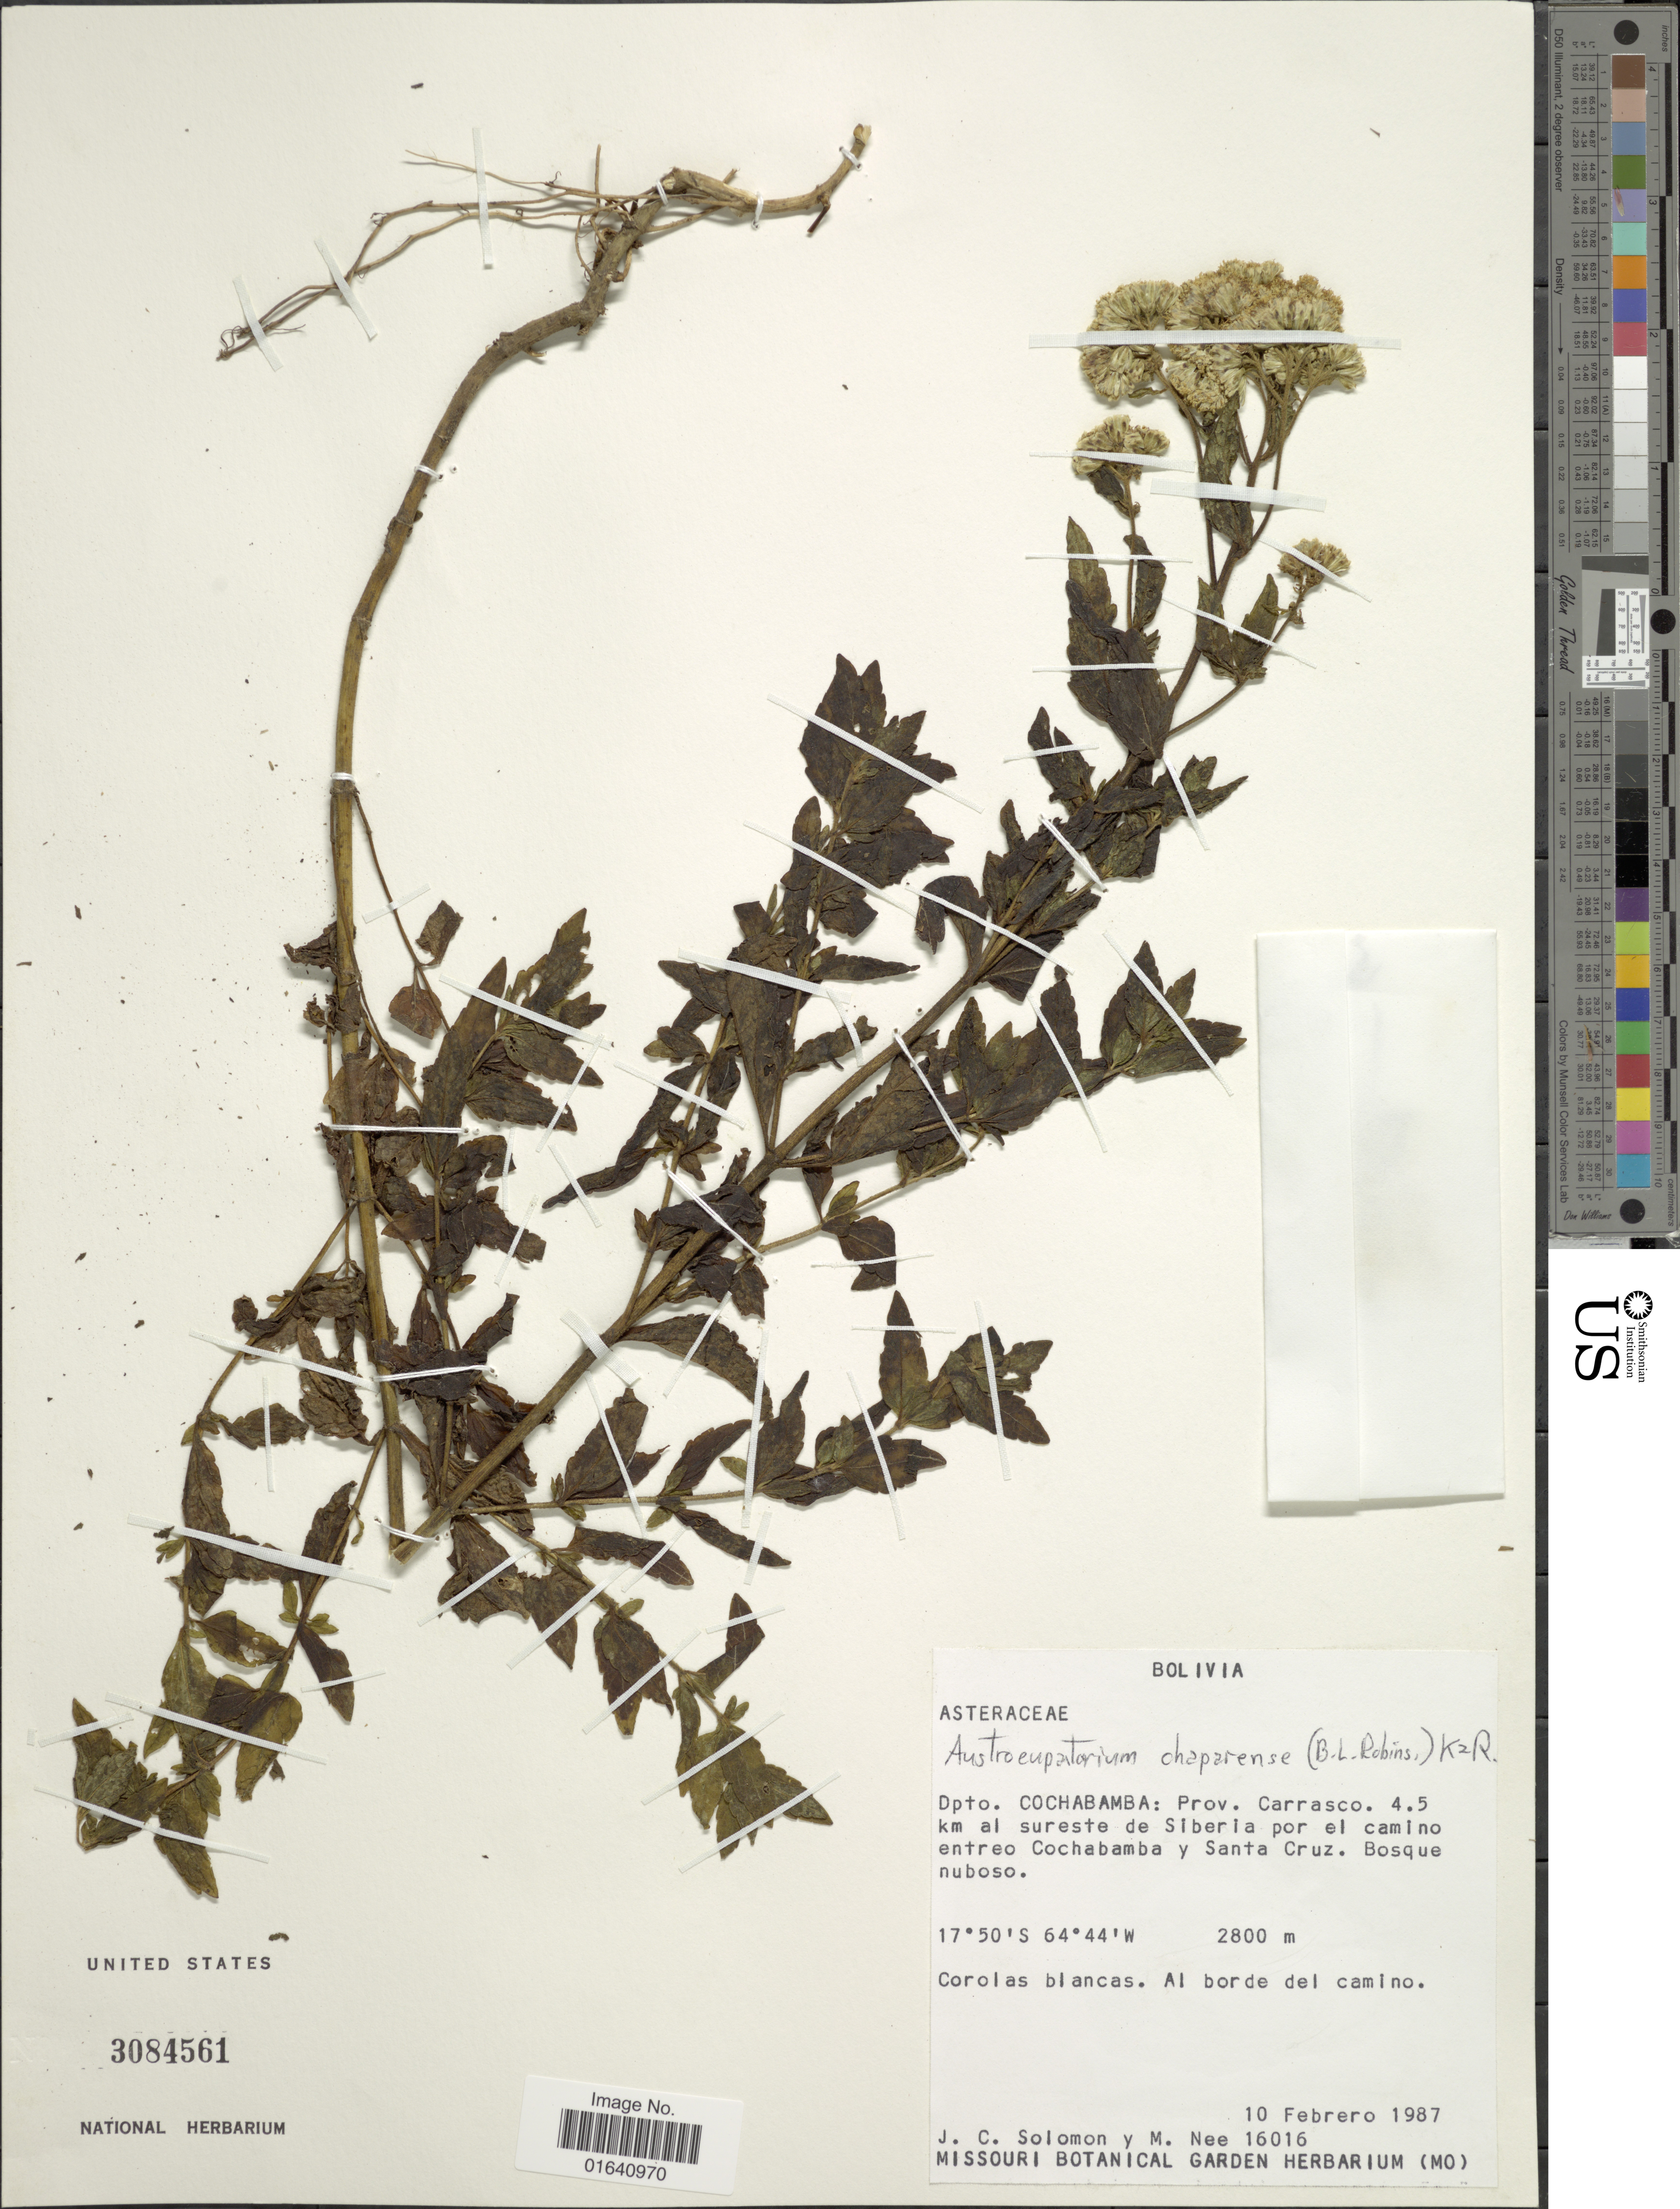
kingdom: Plantae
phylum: Tracheophyta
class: Magnoliopsida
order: Asterales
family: Asteraceae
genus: Austroeupatorium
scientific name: Austroeupatorium chaparense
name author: (B.L. Rob.) R.M. King & H. Rob.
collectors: J. C. Solomon & M. Nee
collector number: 16016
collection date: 1987-02-10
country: Bolivia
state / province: Cochabamba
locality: Dpto Cochabamba: Prov. Carrasco. 4.5 km al sureste de Siberia por el camino entreo Cochabamba y Santa Cruz.Bosque nuboso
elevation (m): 2800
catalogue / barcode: US 3084561